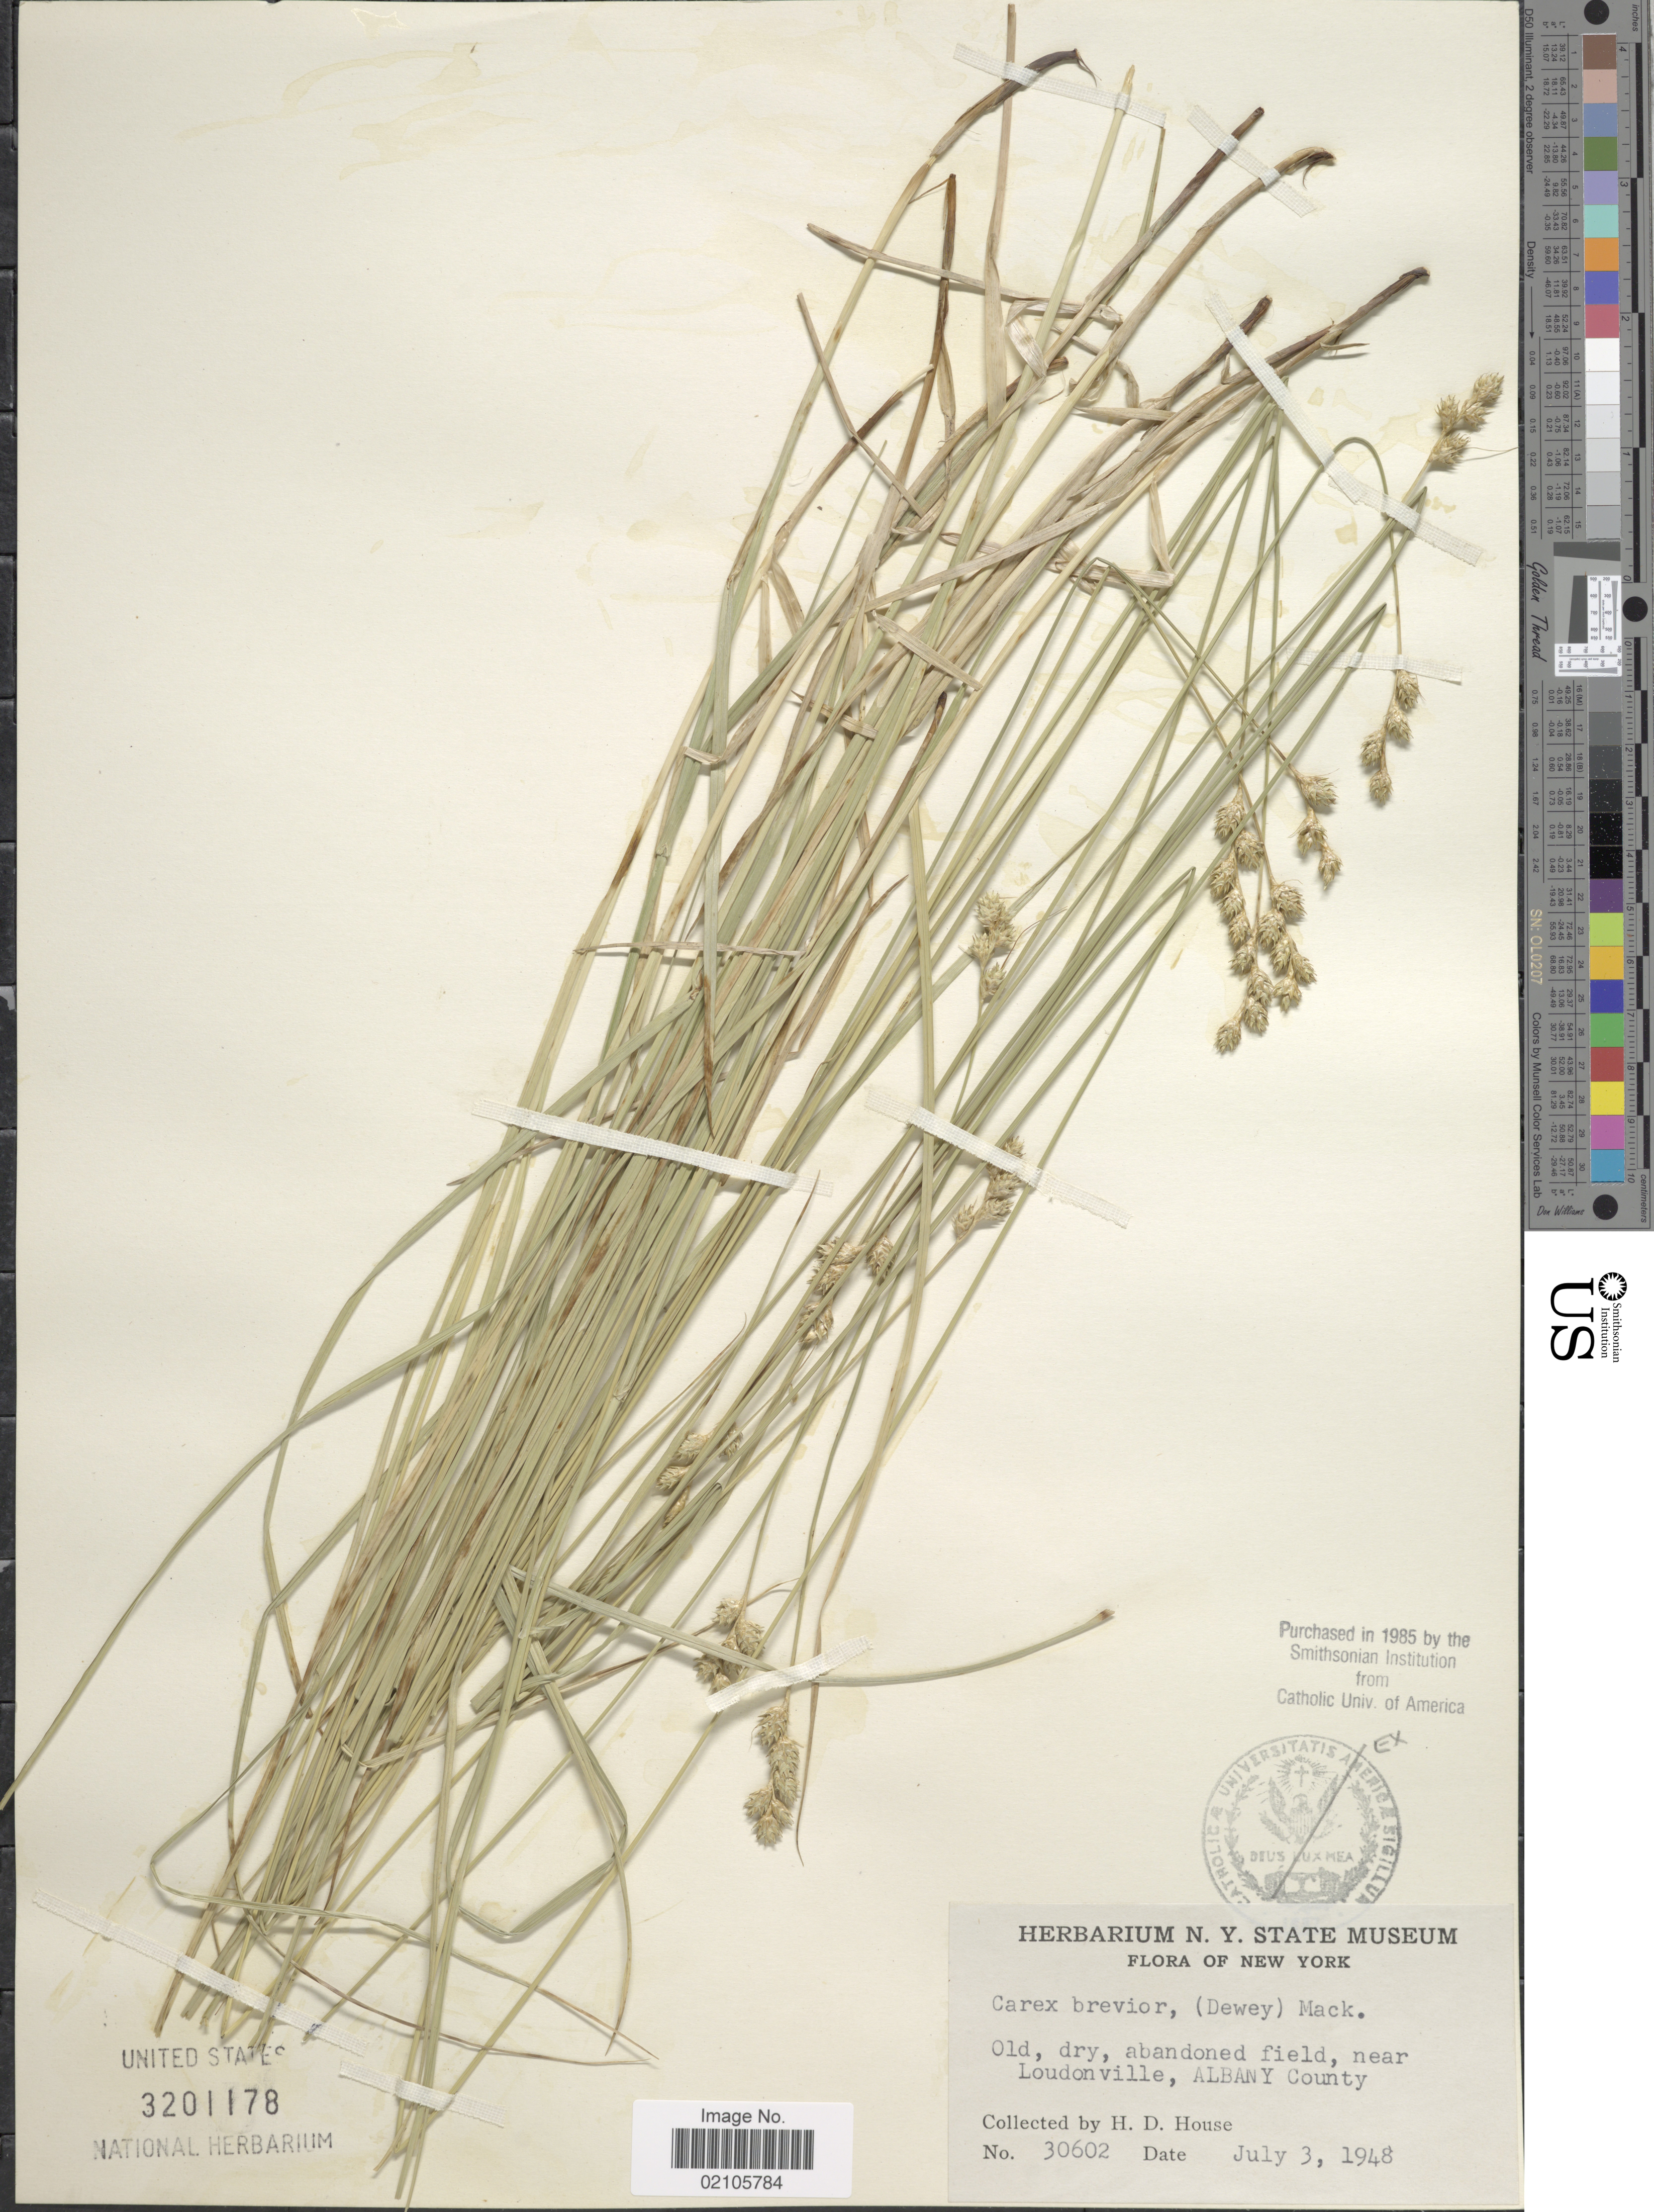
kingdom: Plantae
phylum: Tracheophyta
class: Liliopsida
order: Poales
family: Cyperaceae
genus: Carex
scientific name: Carex brevior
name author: (Dewey) Mack. ex Lunell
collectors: H. D. House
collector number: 30602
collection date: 1948-07-03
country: United States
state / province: New York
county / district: Albany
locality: Near Londonville, Albany County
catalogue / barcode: US 3201178